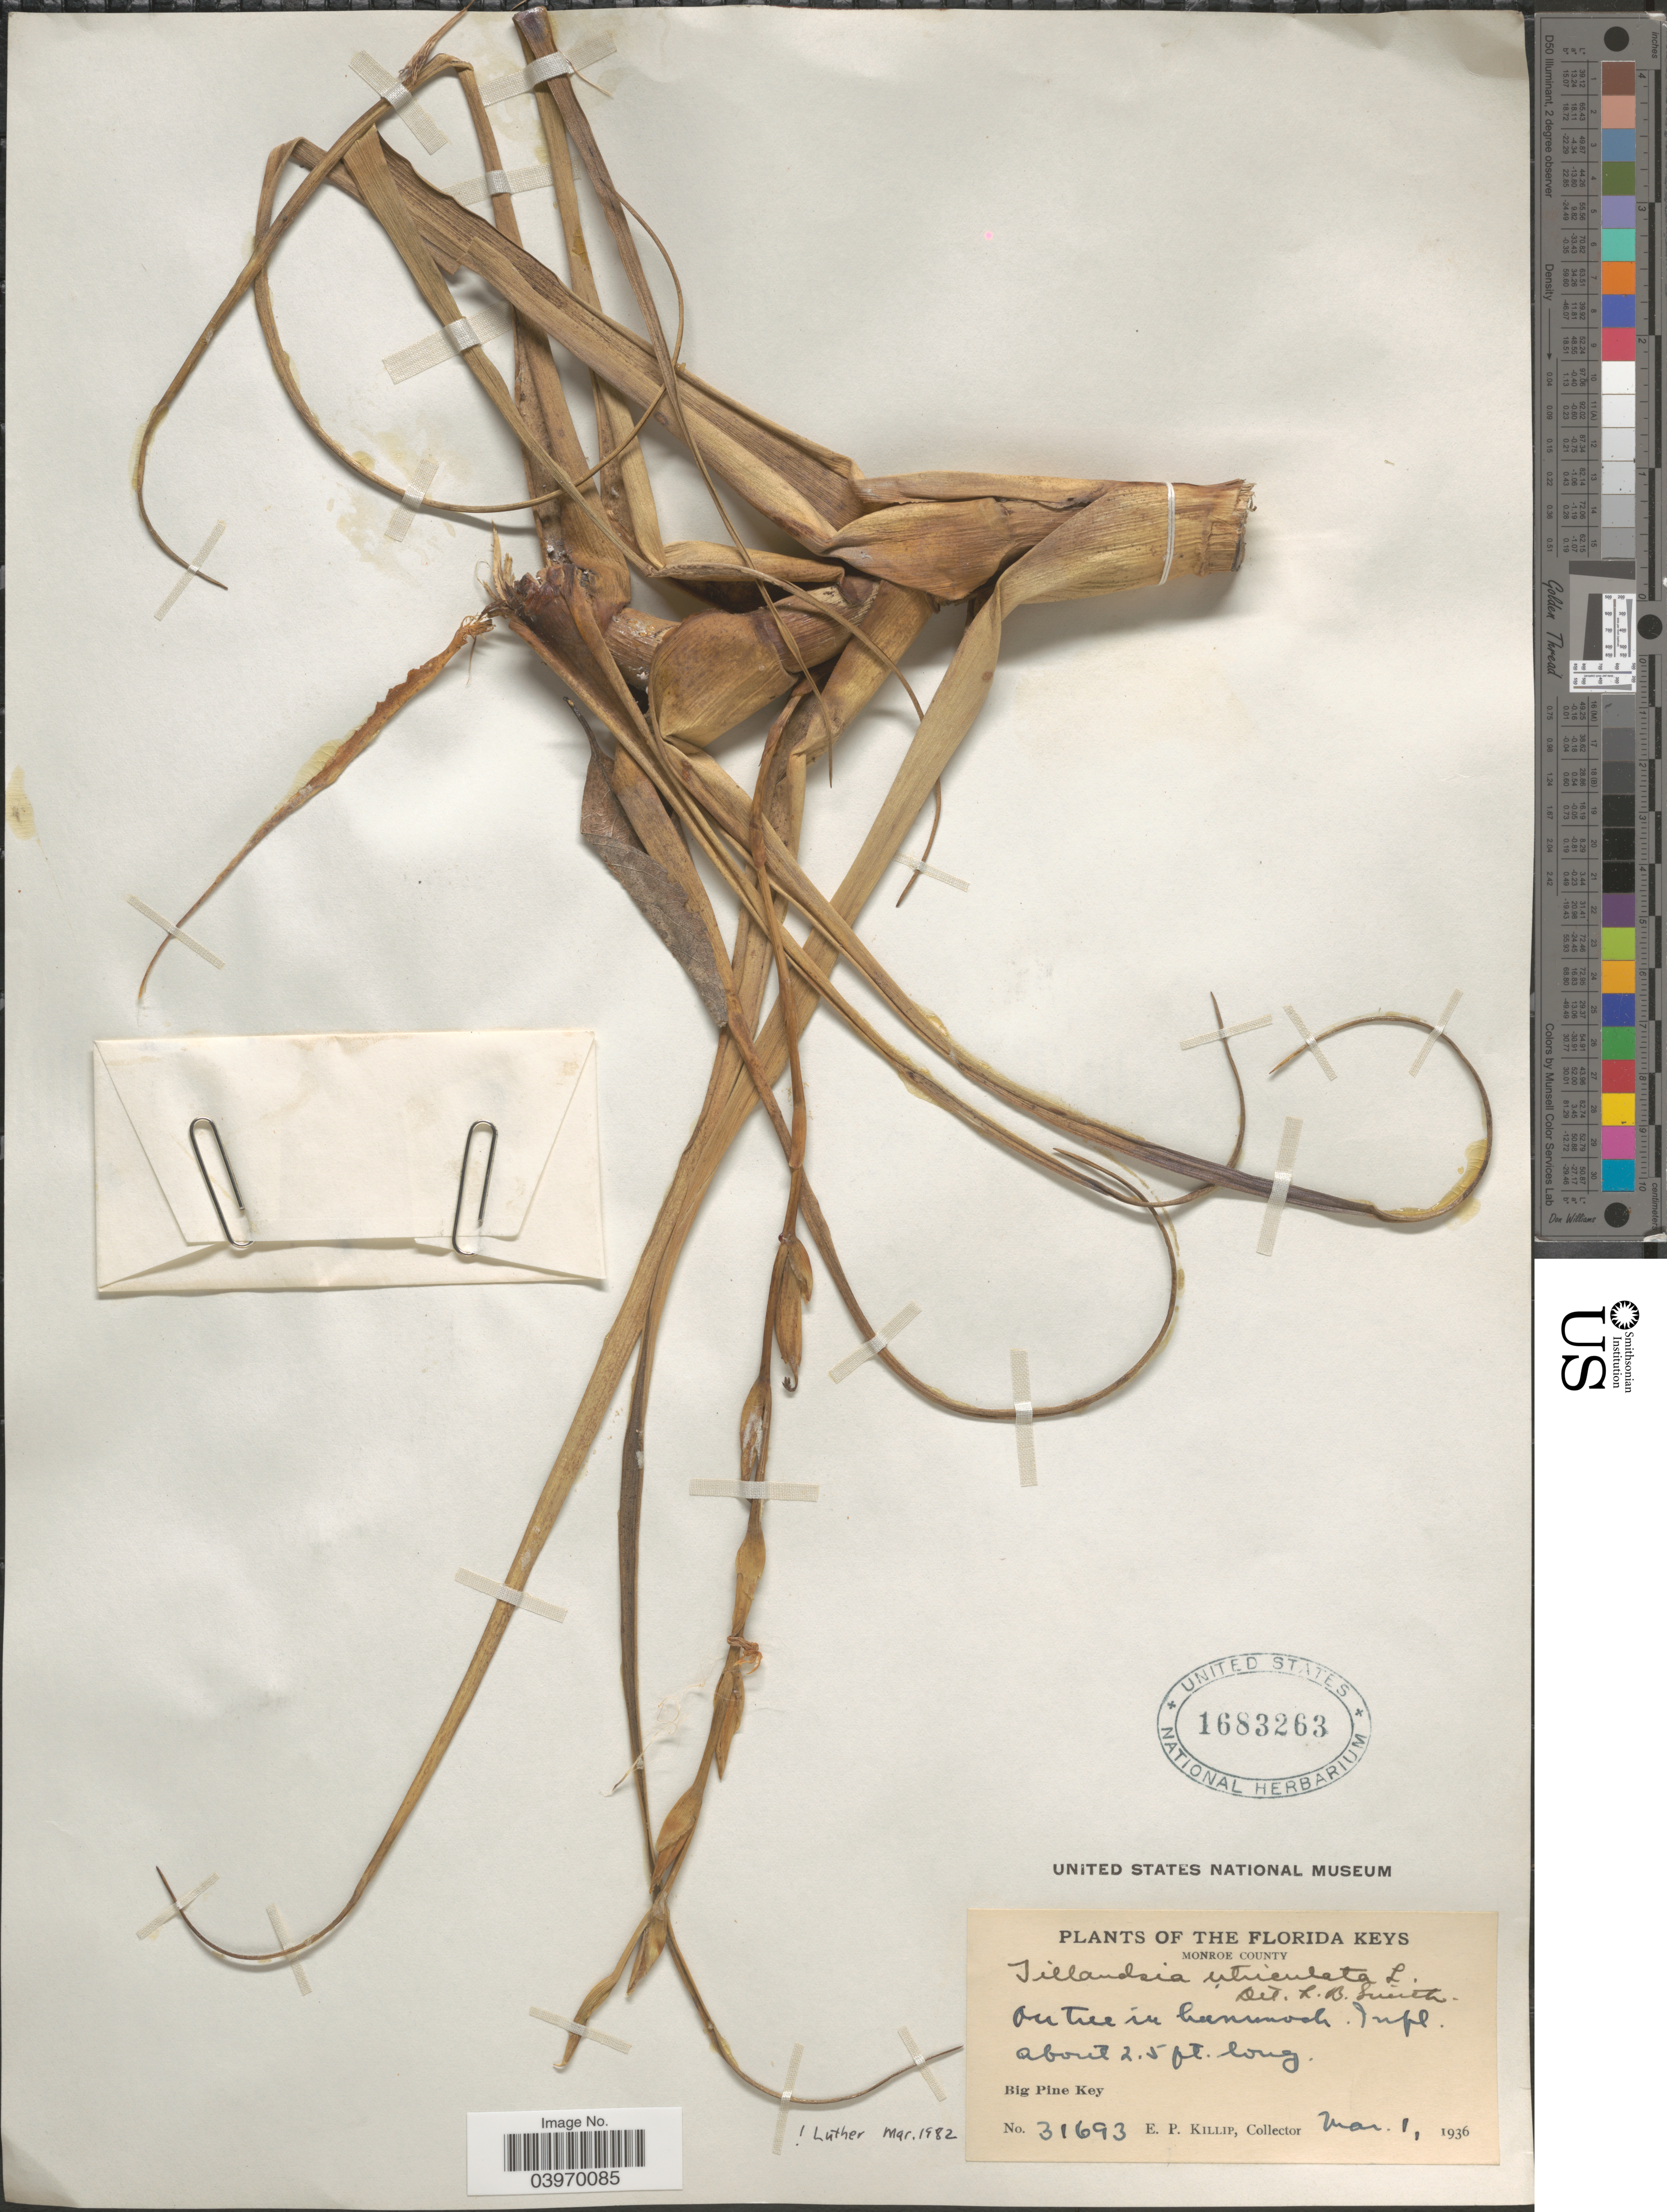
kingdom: Plantae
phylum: Tracheophyta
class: Liliopsida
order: Poales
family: Bromeliaceae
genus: Tillandsia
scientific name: Tillandsia utriculata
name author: L.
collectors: E. P. Killip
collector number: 31693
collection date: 1936-03-01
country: United States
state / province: Florida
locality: The Florida Keys. Monroe County. Big Pine Key.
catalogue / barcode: US 1683263